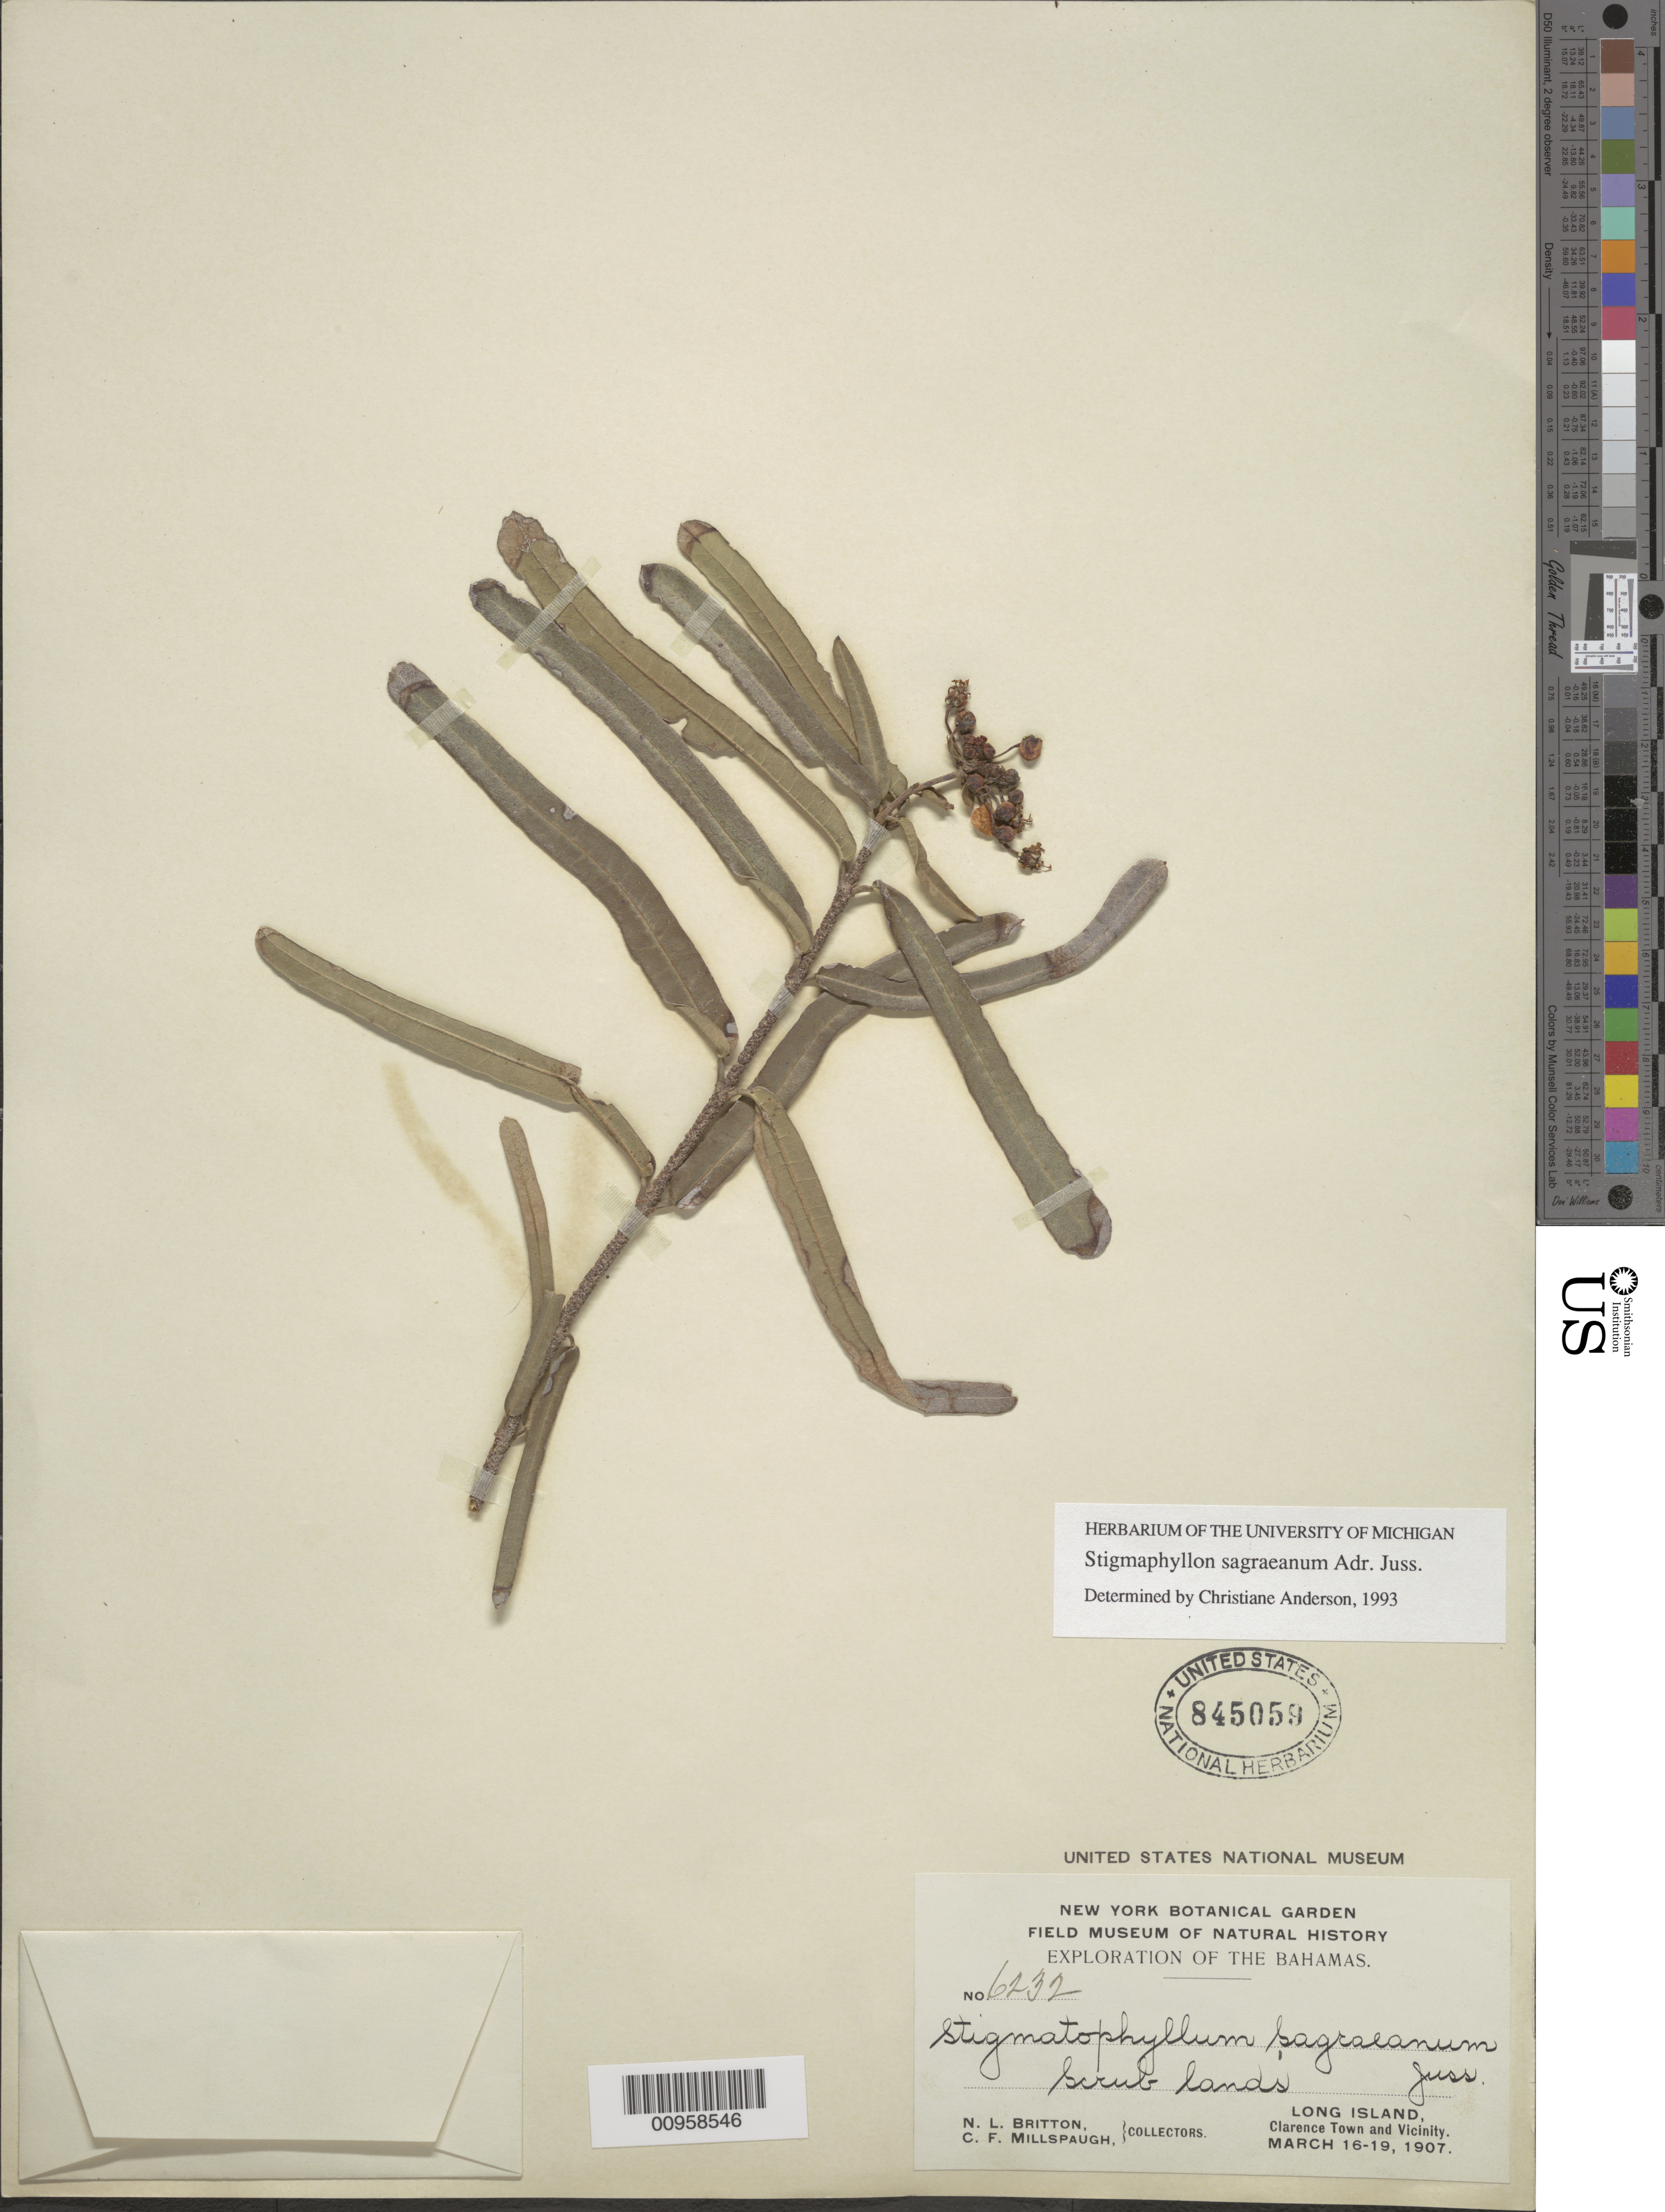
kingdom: Plantae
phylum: Tracheophyta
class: Magnoliopsida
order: Malpighiales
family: Malpighiaceae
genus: Stigmaphyllon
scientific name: Stigmaphyllon sagraeanum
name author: Juss.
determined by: Anderson, C.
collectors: N. Britton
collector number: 6232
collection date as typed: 16 Mar 1907 to 19 Mar 1907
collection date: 1907-03-16/1907-03-19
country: Bahamas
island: Long Island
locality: Clarence Town and vicinity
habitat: Scrub lands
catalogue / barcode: US 845059